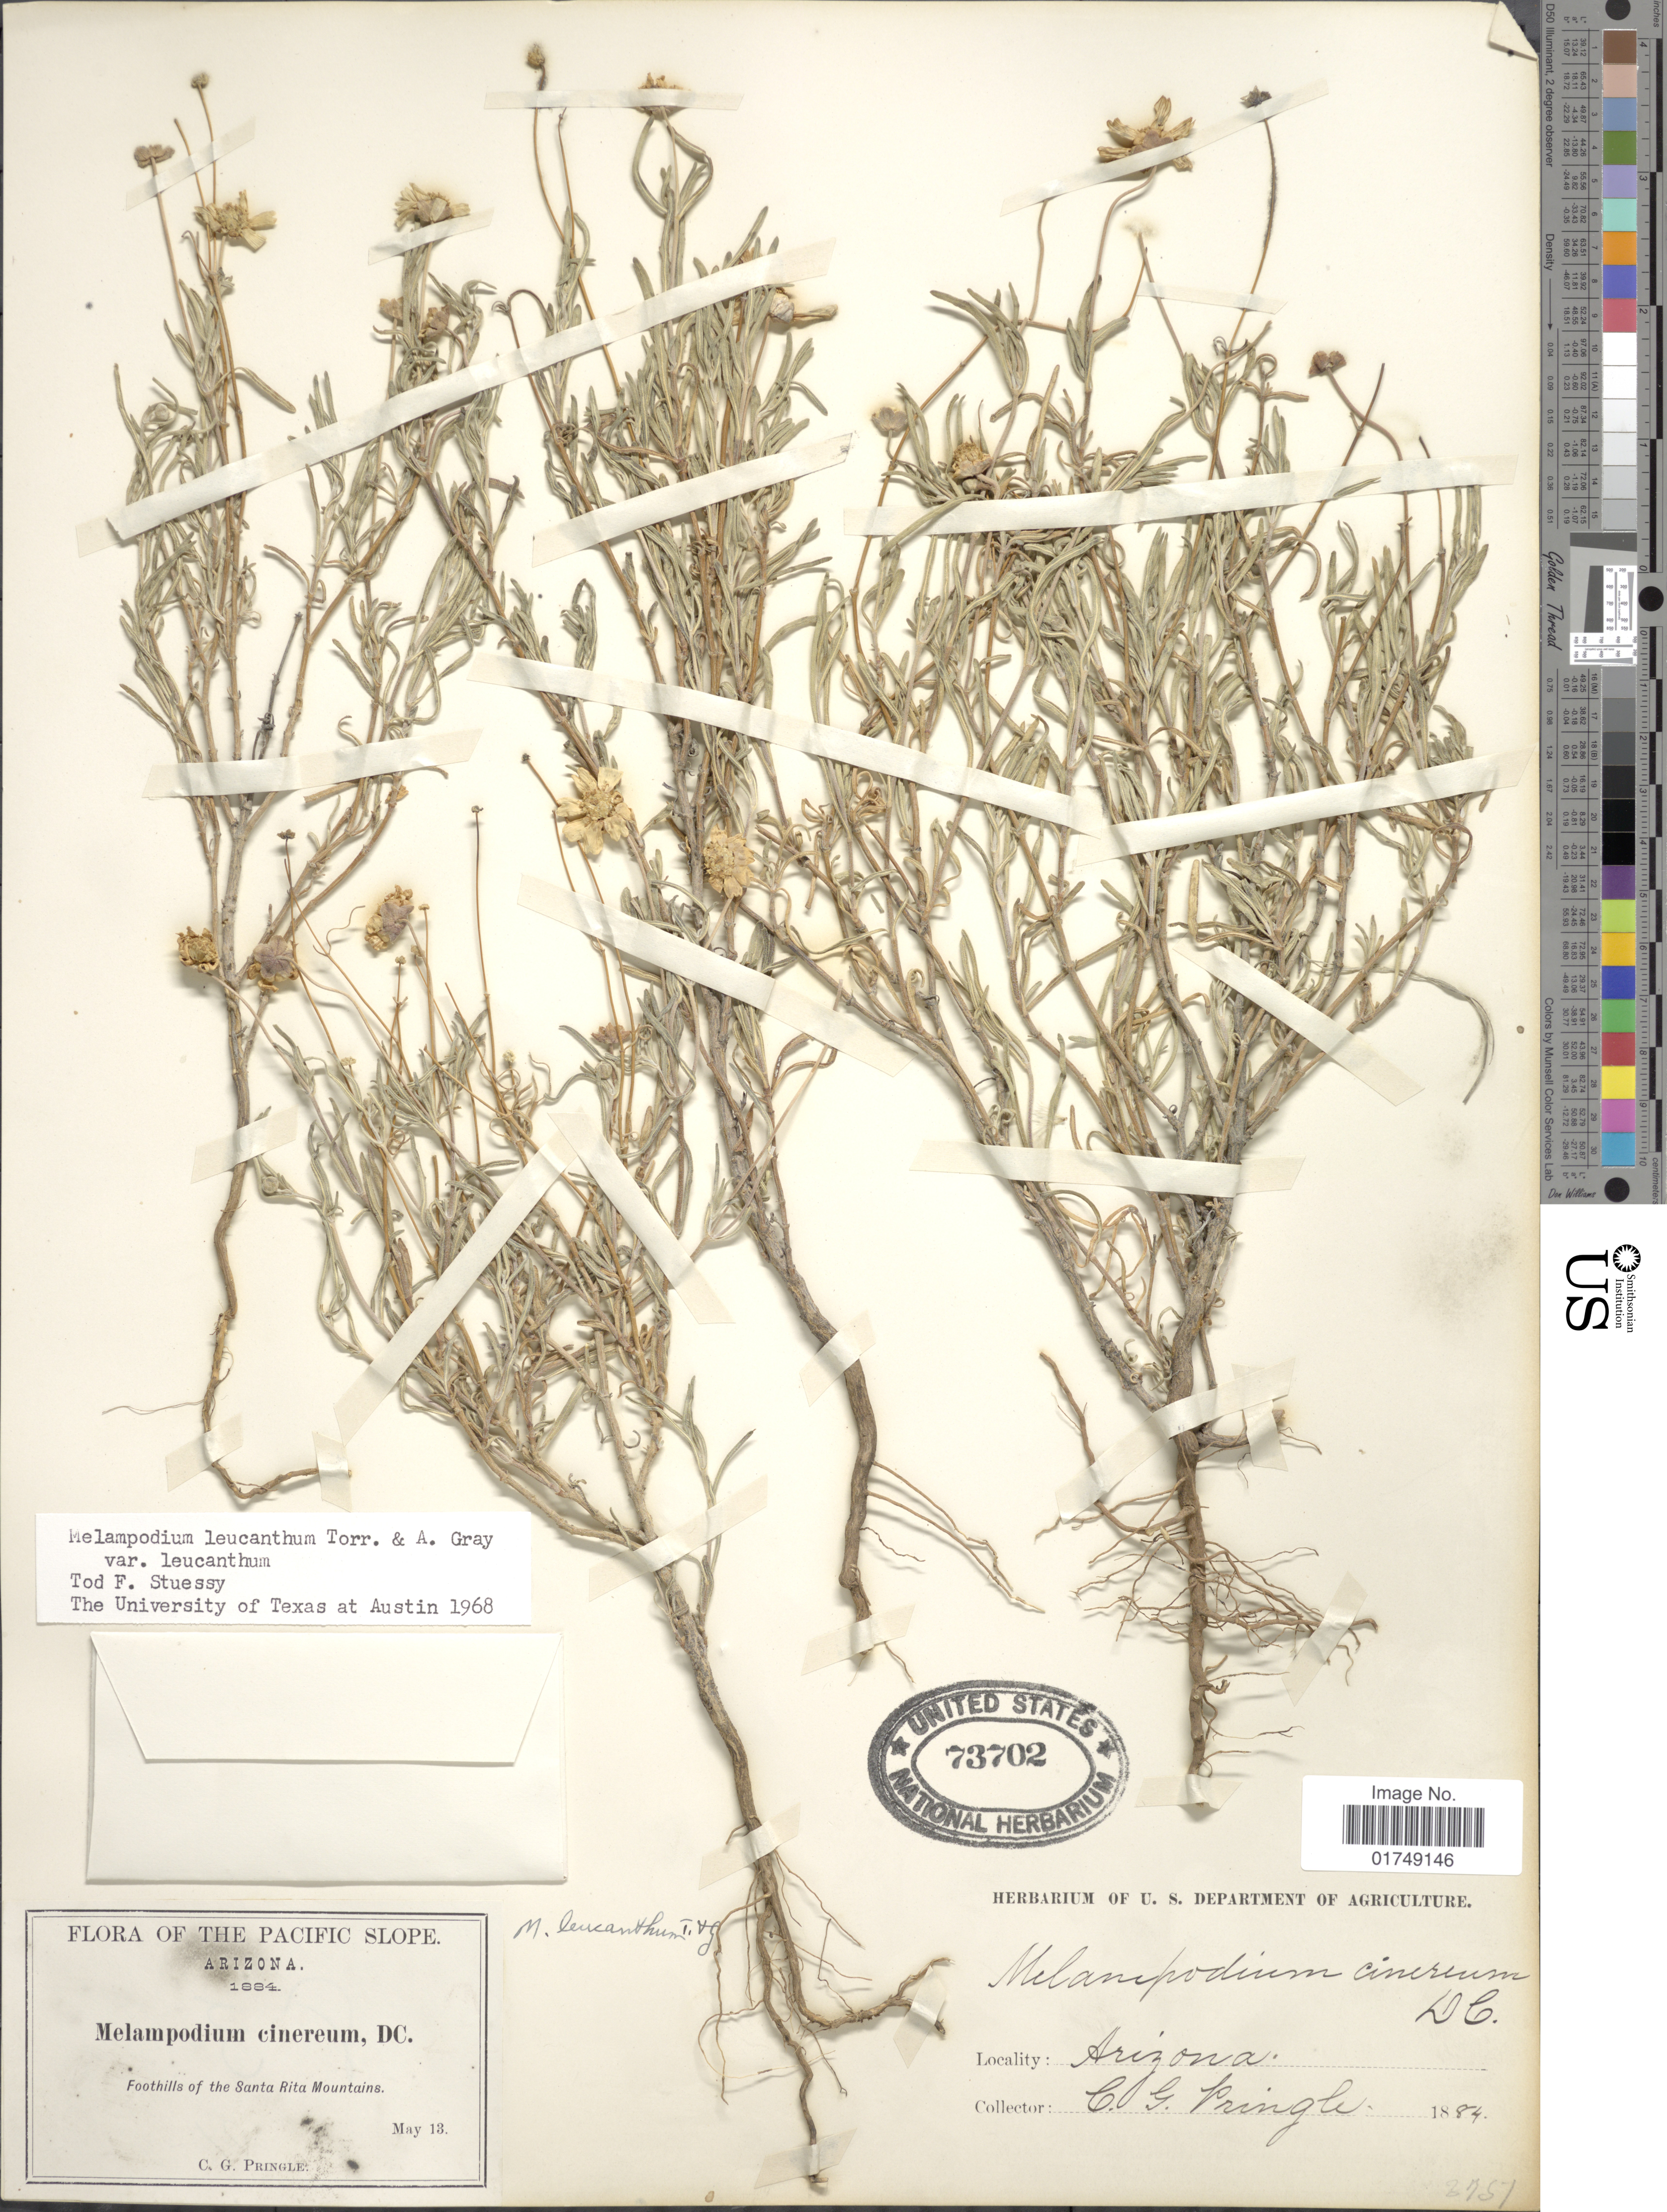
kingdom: Plantae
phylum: Tracheophyta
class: Magnoliopsida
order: Asterales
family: Asteraceae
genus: Melampodium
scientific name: Melampodium leucanthum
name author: Torr. & A. Gray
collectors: C. G. Pringle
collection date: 1884-05-13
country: United States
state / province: Arizona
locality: The Pacific Slope, foothills of the Santa Rita Mountains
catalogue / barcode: US 73702